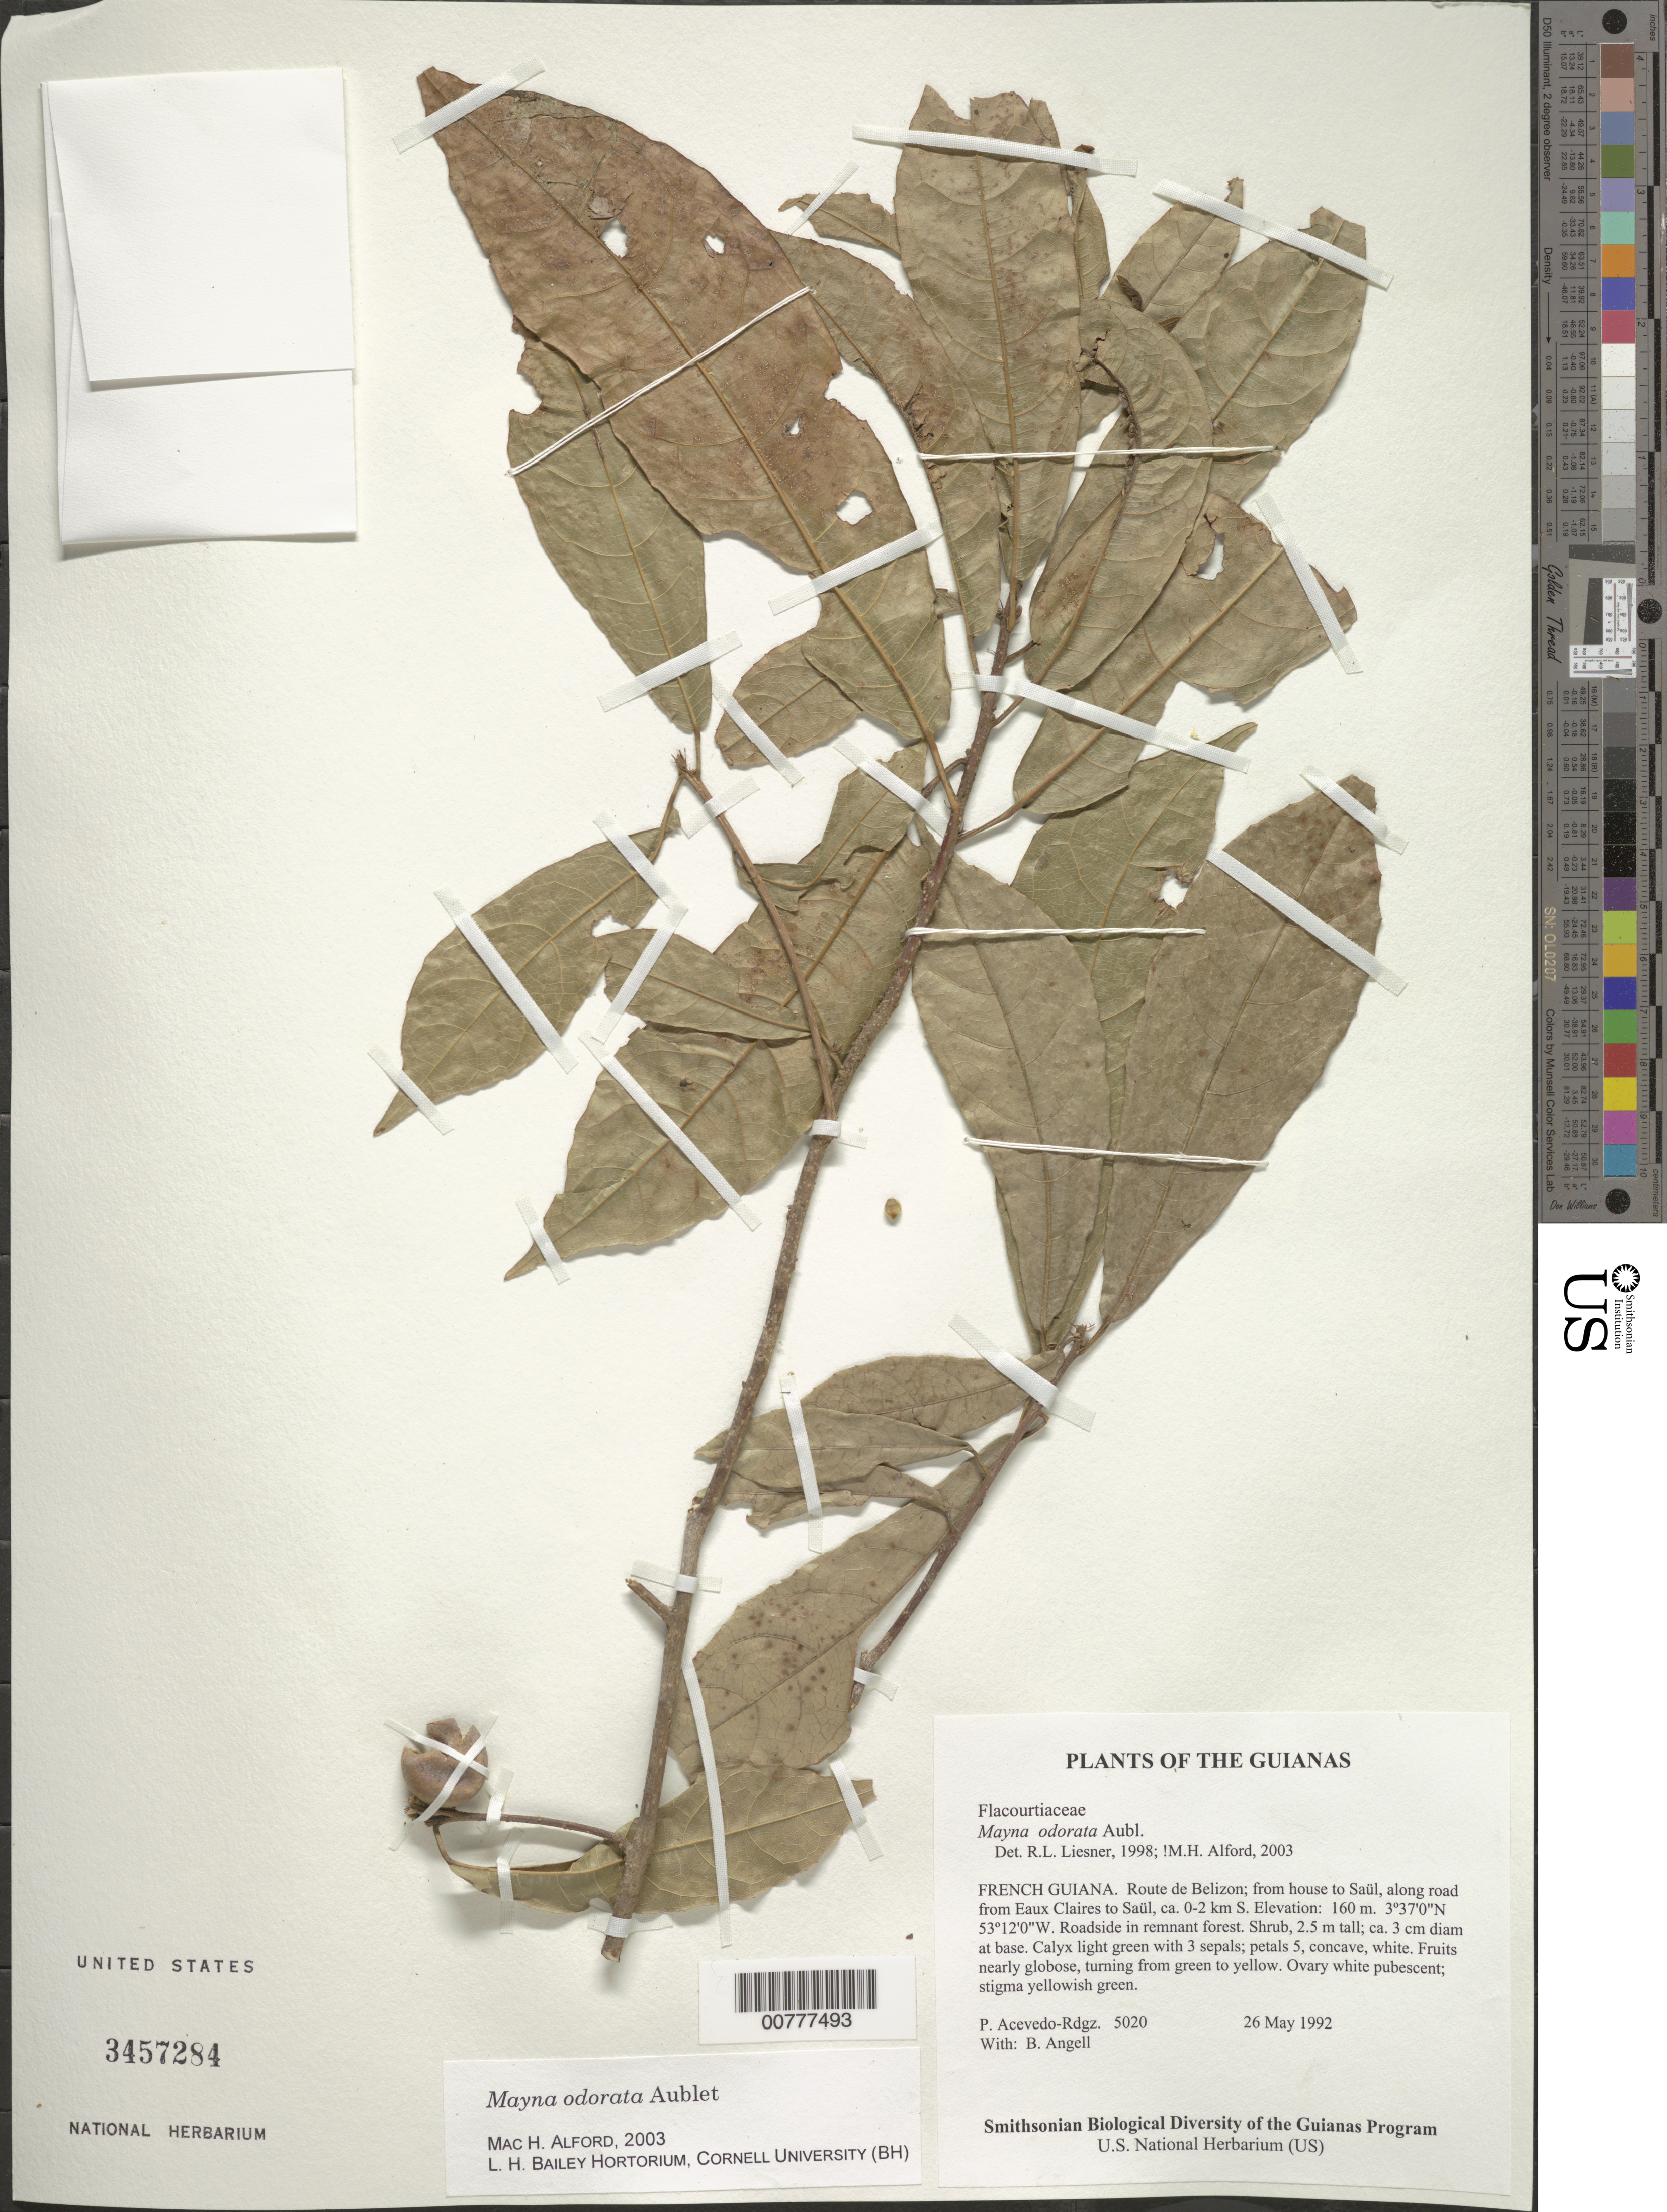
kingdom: Plantae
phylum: Tracheophyta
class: Magnoliopsida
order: Malpighiales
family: Achariaceae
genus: Mayna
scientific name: Mayna odorata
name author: Aubl.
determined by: Alford, Mac Haverson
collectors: P. Acevedo-Rodr. & Bobbi Angell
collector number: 5020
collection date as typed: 26 May 1992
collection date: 1992-05-26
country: French Guiana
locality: Route de Belizon; from house to Saul, along road from Eaux Claires to Saul, ca. 0-2 km S.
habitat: Roadside in remnant forest.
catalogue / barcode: US 3457284